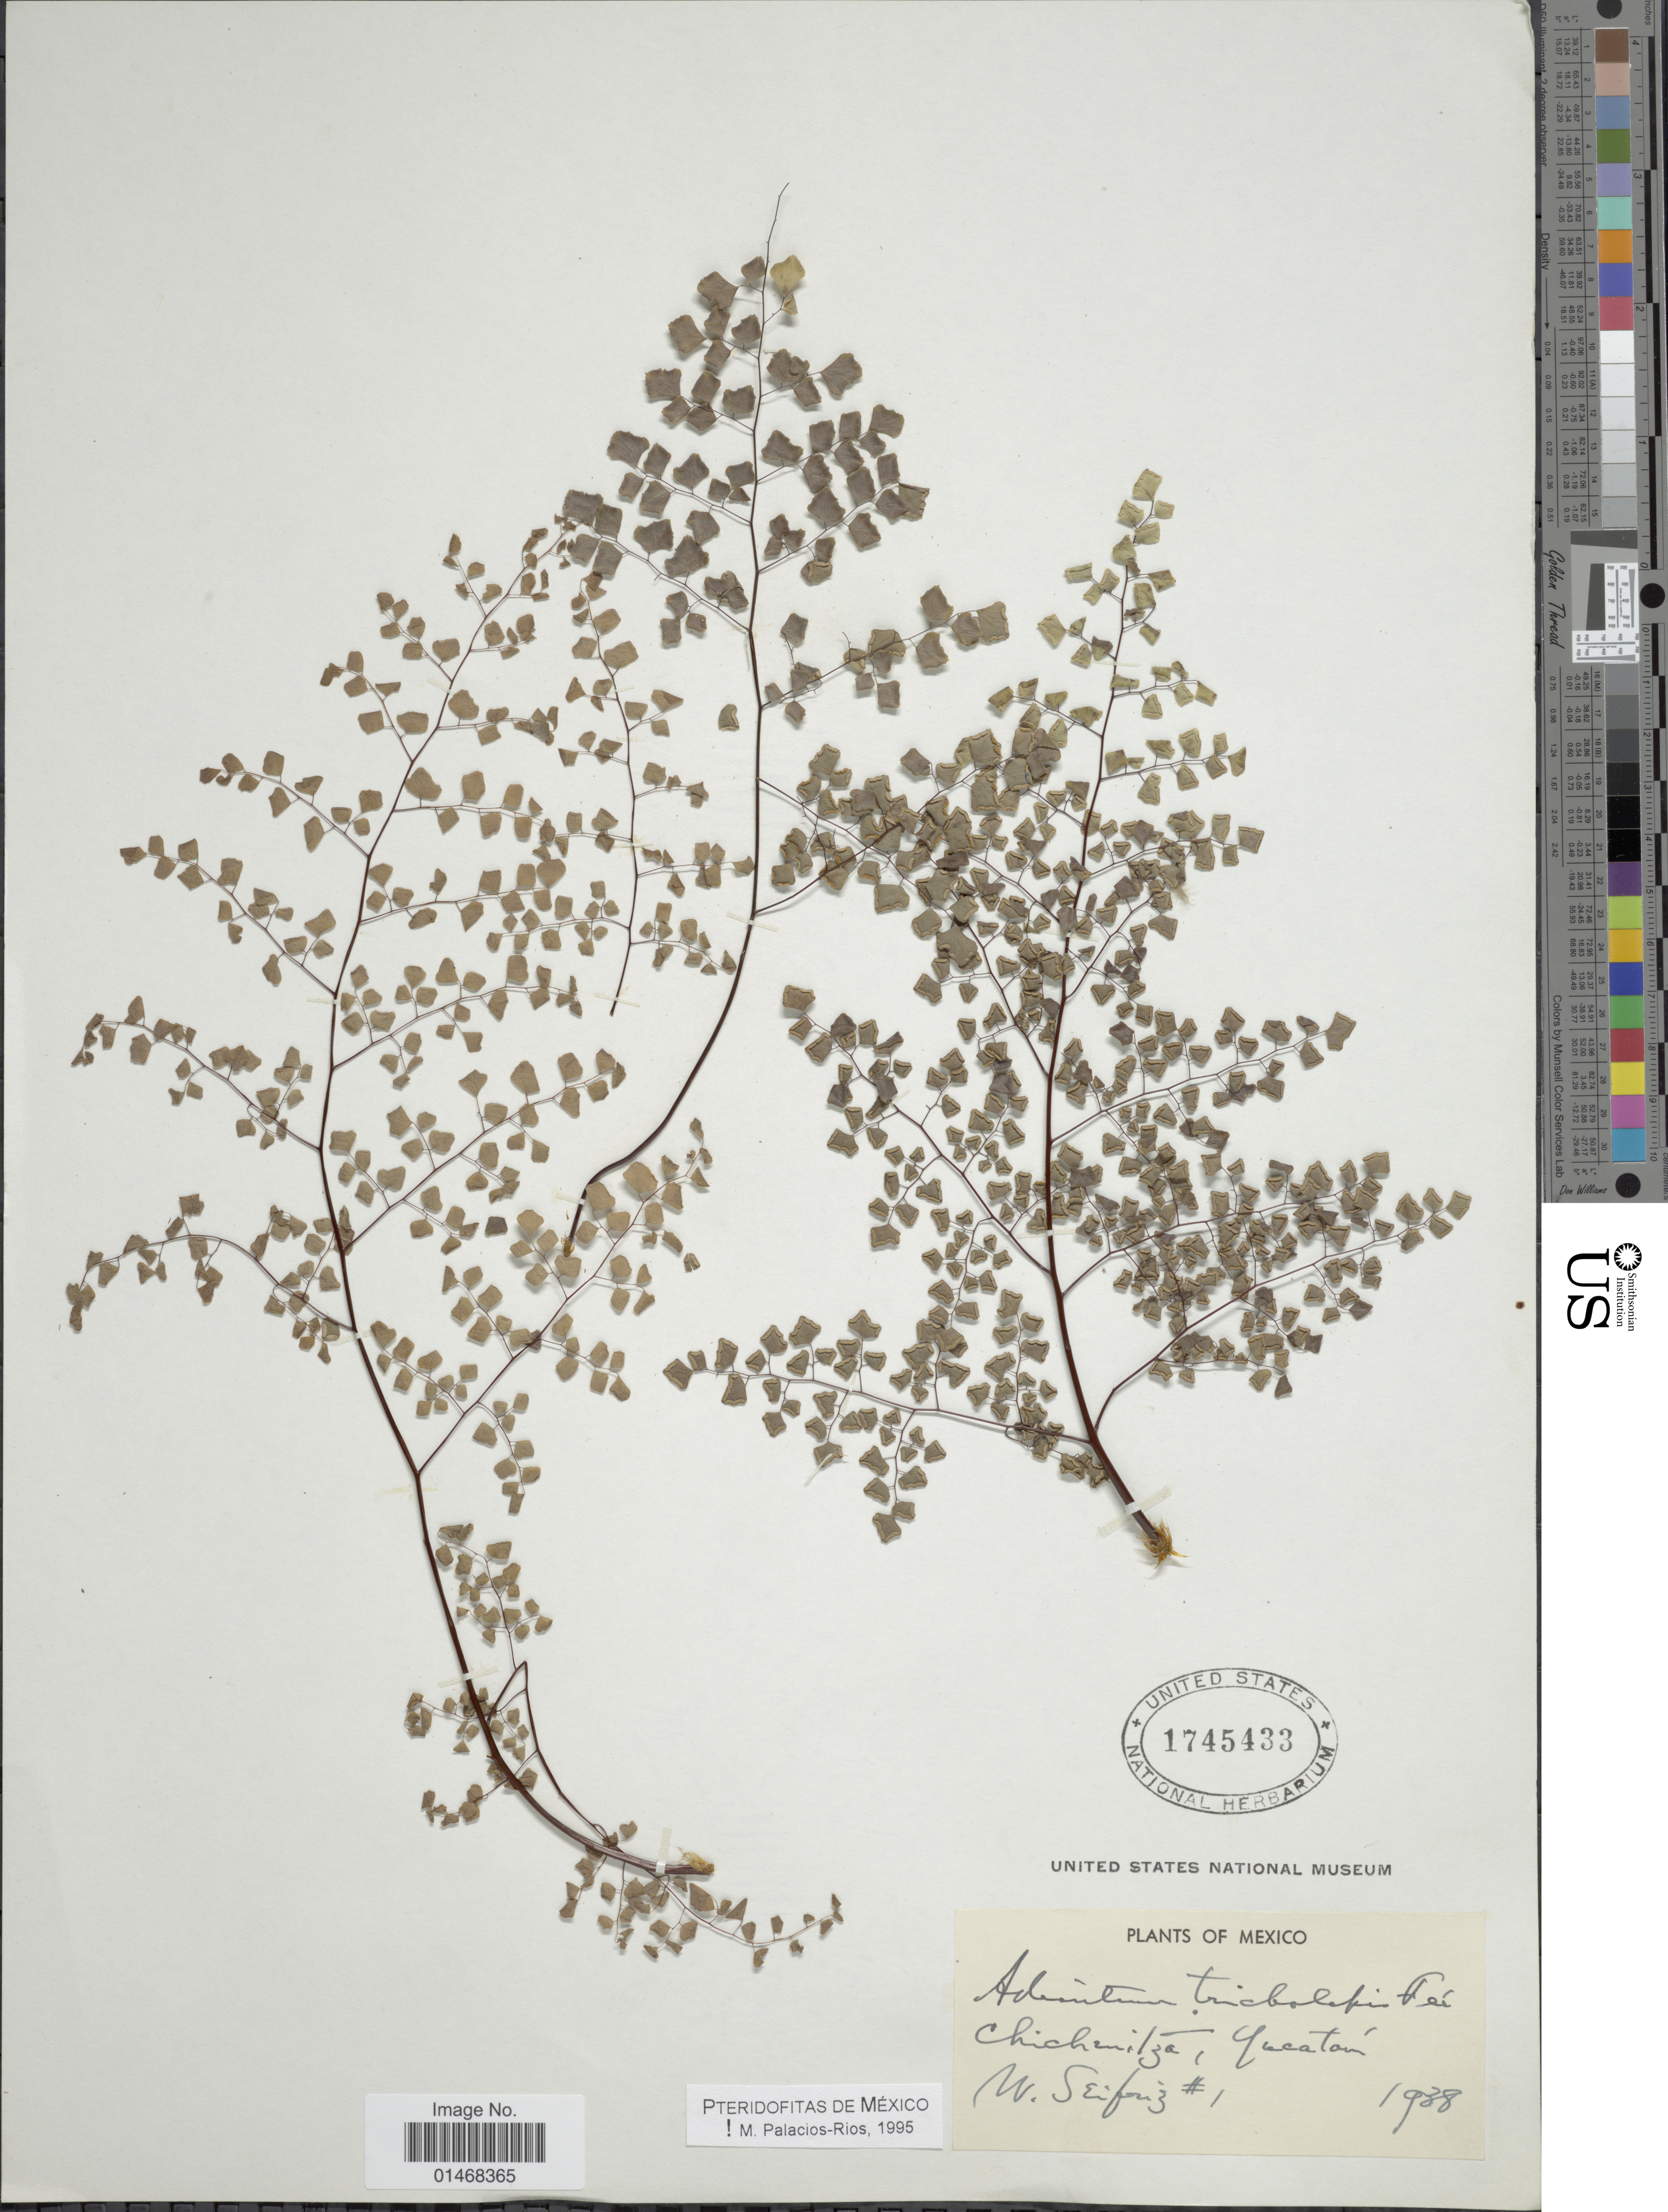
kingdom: Plantae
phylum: Tracheophyta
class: Polypodiopsida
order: Polypodiales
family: Pteridaceae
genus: Adiantum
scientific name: Adiantum tricholepis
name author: Fée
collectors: W. Seifriz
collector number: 1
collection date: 1938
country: Mexico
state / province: Yucatán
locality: Chichenitza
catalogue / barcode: US 1745433